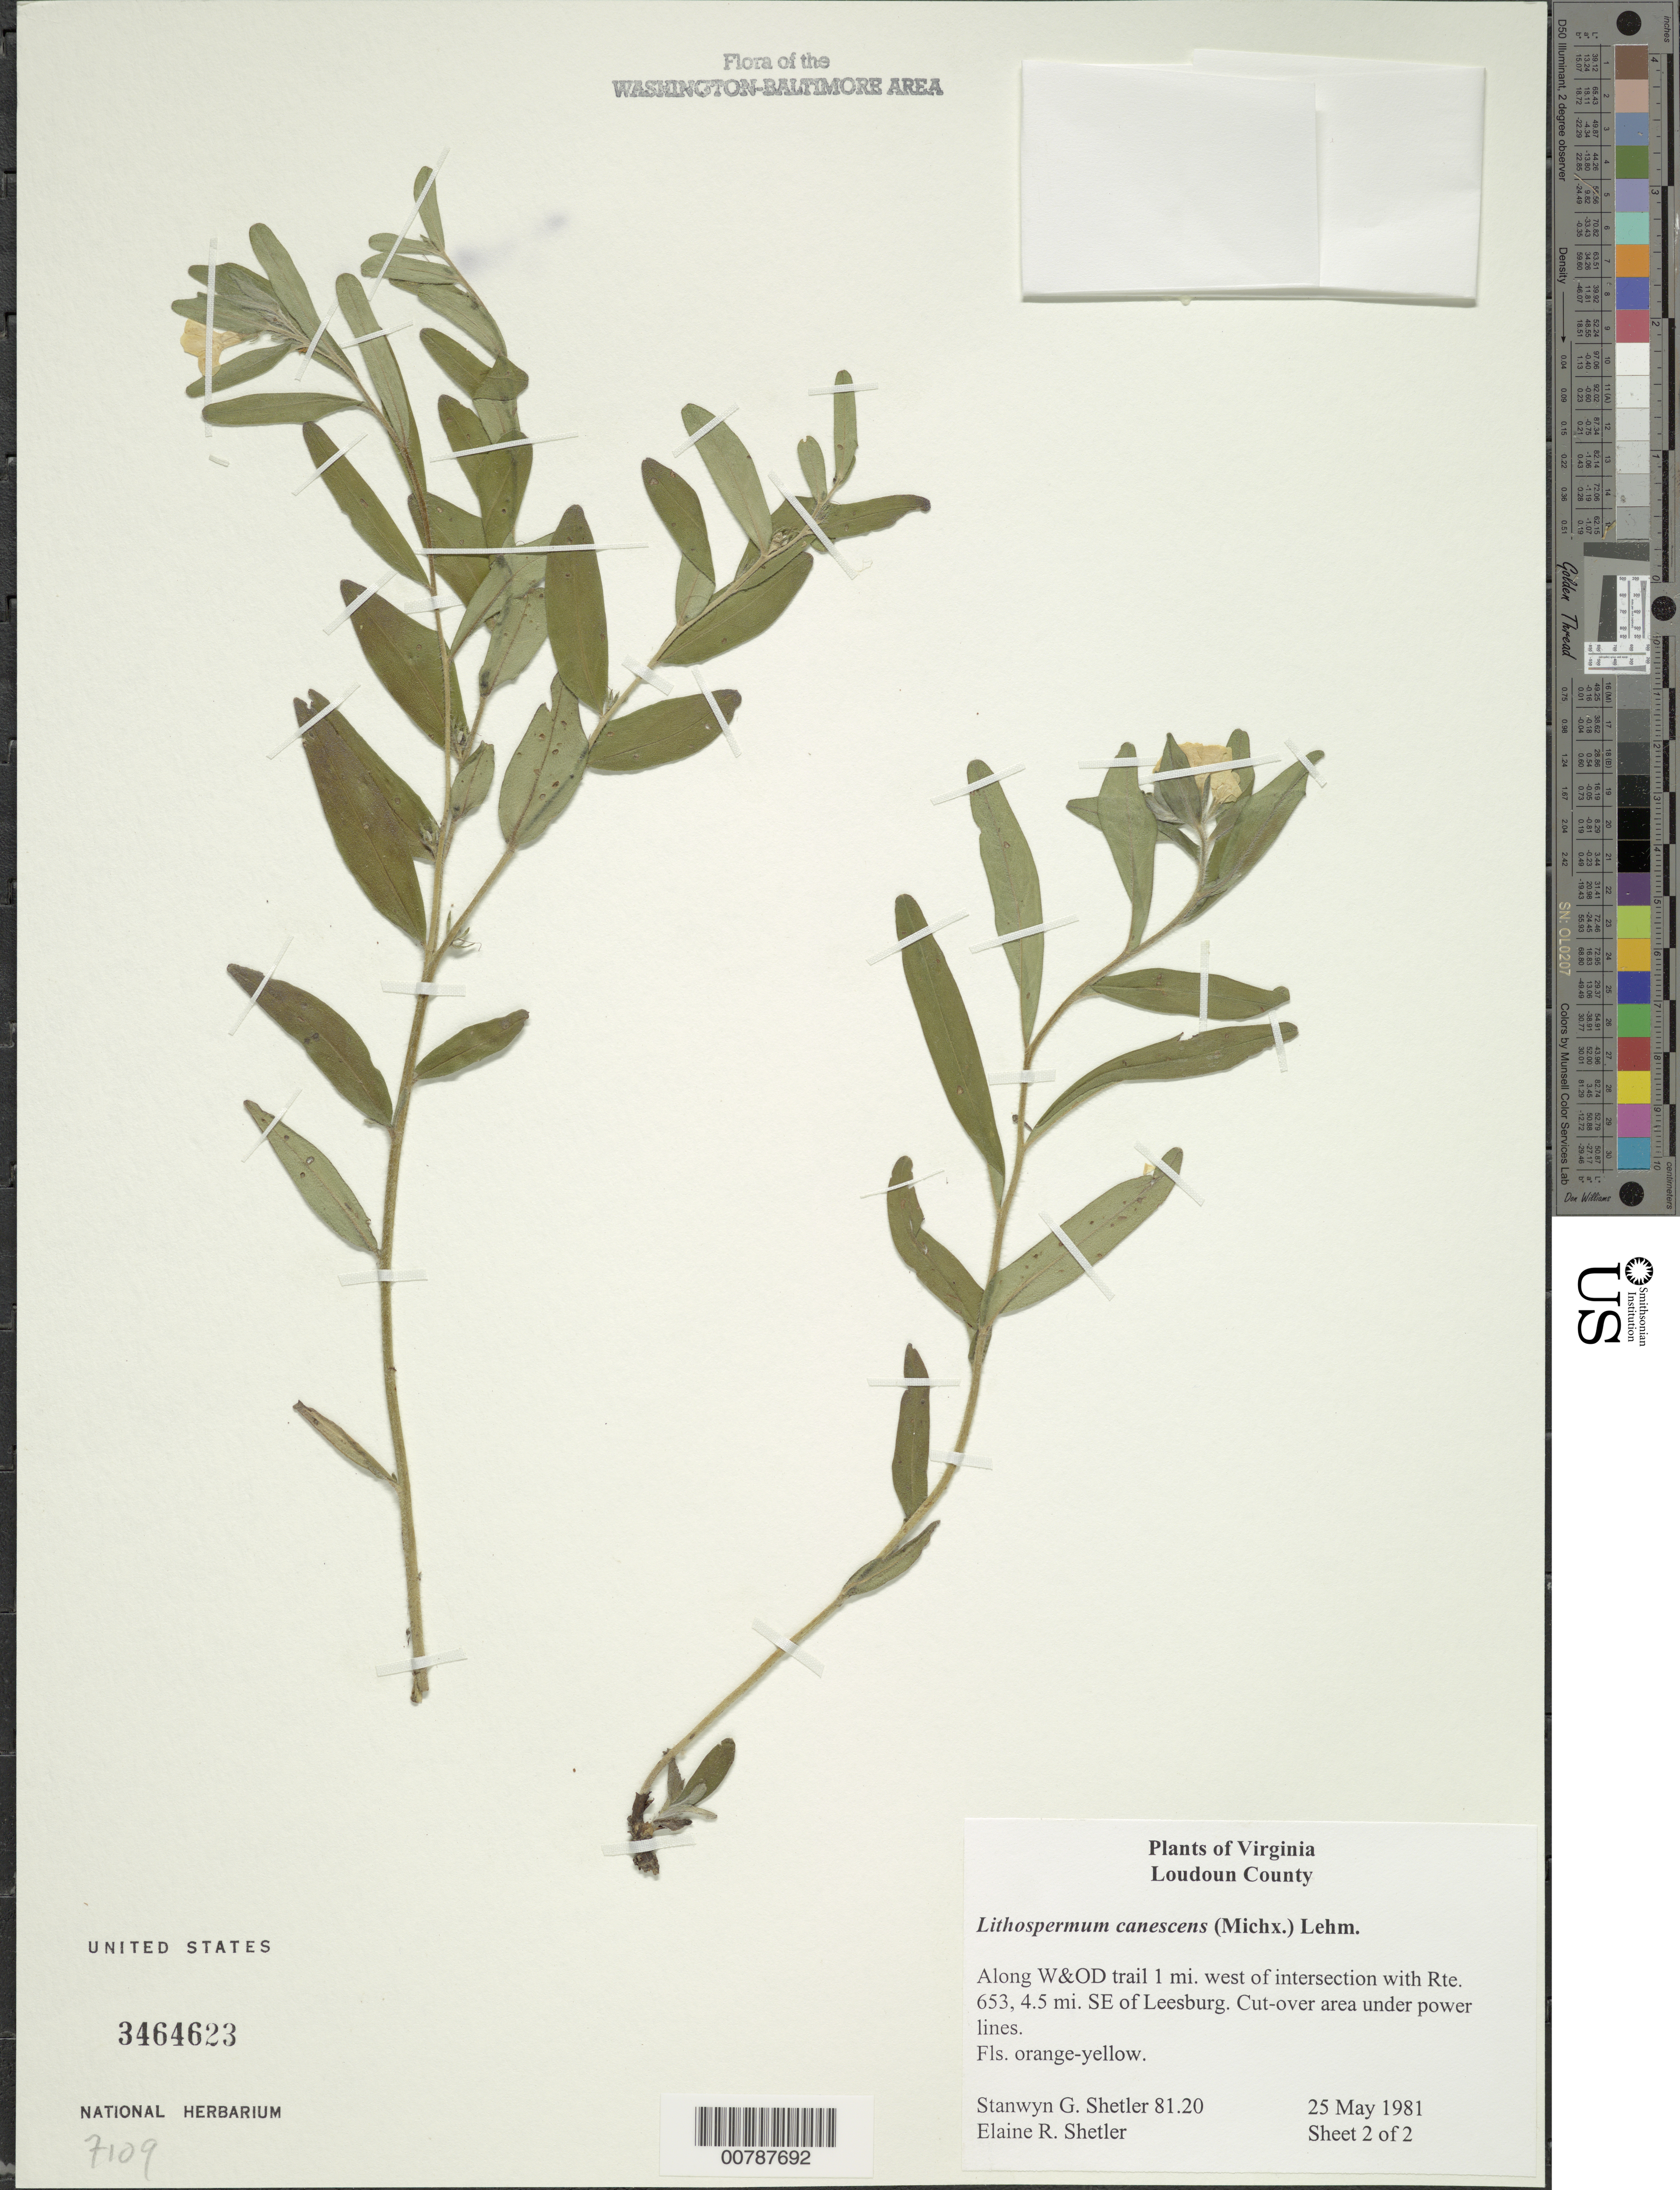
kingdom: Plantae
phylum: Tracheophyta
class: Magnoliopsida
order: Boraginales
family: Boraginaceae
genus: Lithospermum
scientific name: Lithospermum canescens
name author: (Michx.) Lehm.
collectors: S. Shetler & E. R. Shetler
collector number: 81.20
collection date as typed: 25 May 1981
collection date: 1981-05-25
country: United States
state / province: Virginia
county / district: Loudoun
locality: Along W&OD trail 1 mi. W of intersection with Rte. 653, 4.5 mi. SE of Leesburg.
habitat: Cut-over area under power lines.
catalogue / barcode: US 3464623